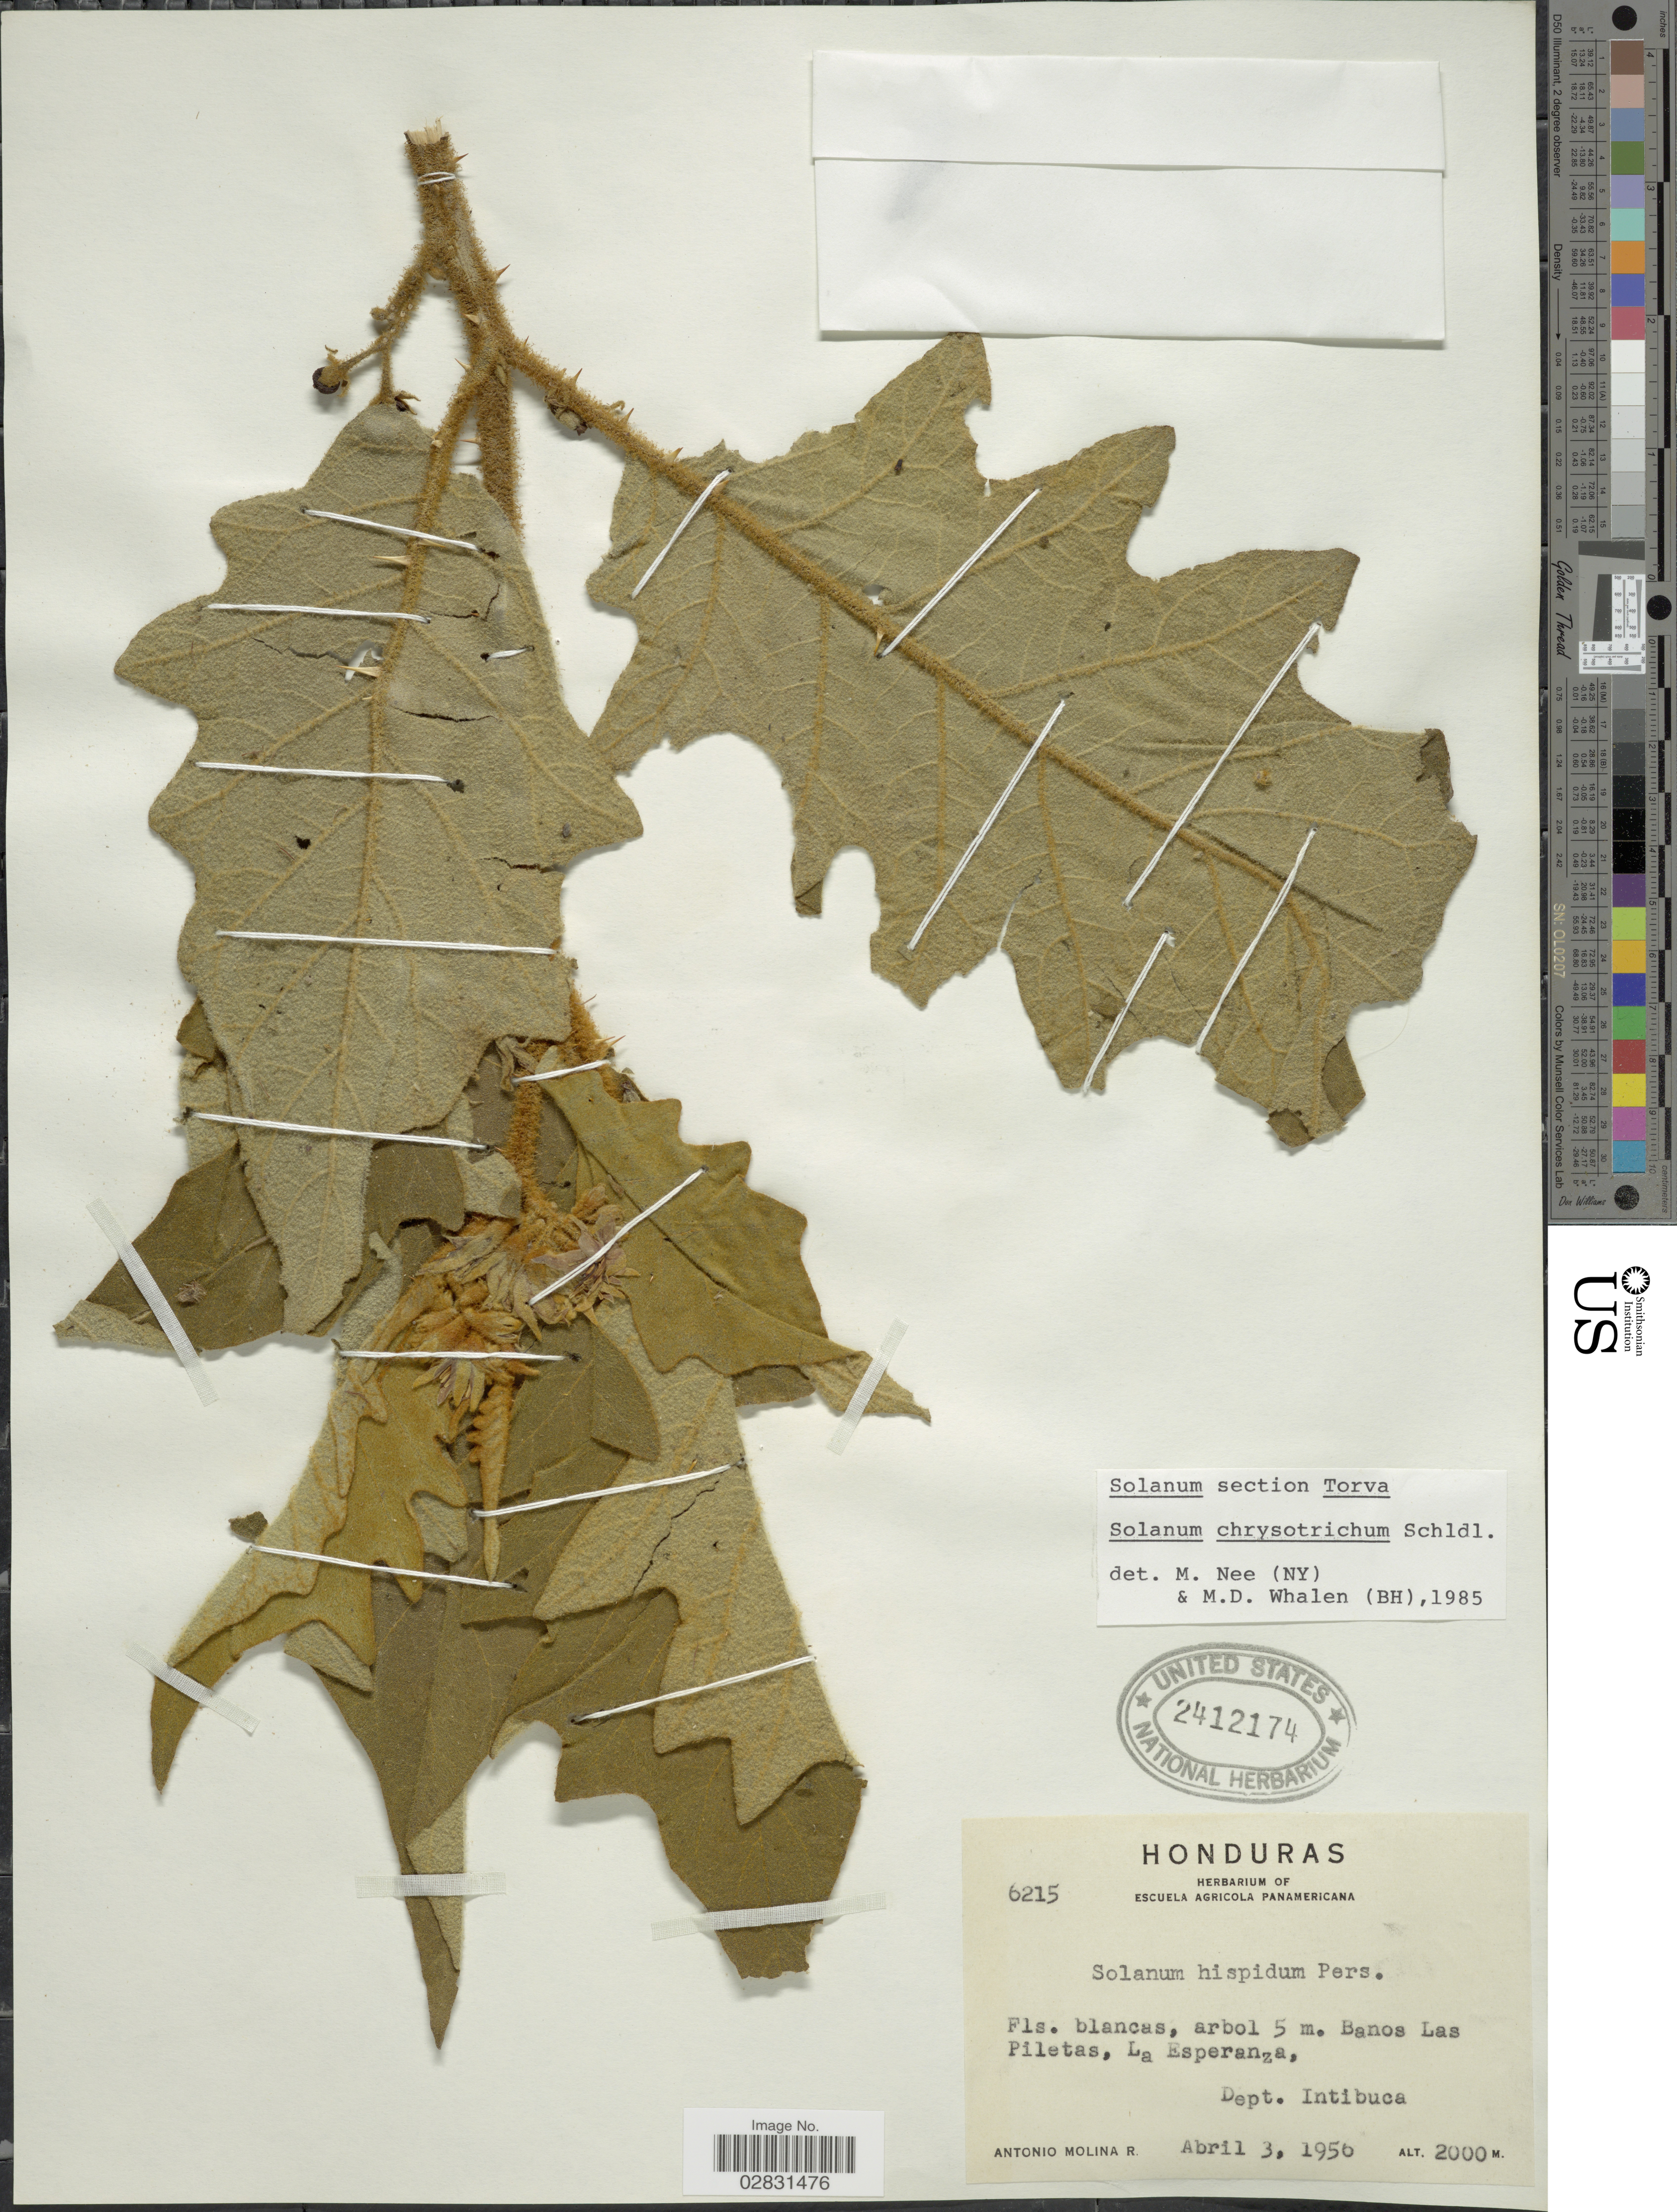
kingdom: Plantae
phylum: Tracheophyta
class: Magnoliopsida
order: Solanales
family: Solanaceae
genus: Solanum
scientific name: Solanum chrysotrichum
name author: Schltdl.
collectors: A. Molina R.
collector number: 6215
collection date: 1956-04-03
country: Honduras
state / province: Intibuca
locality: Banos Las Piletas, La Esperanza, Dept. Intibuca.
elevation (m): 2000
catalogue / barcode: US 2412174